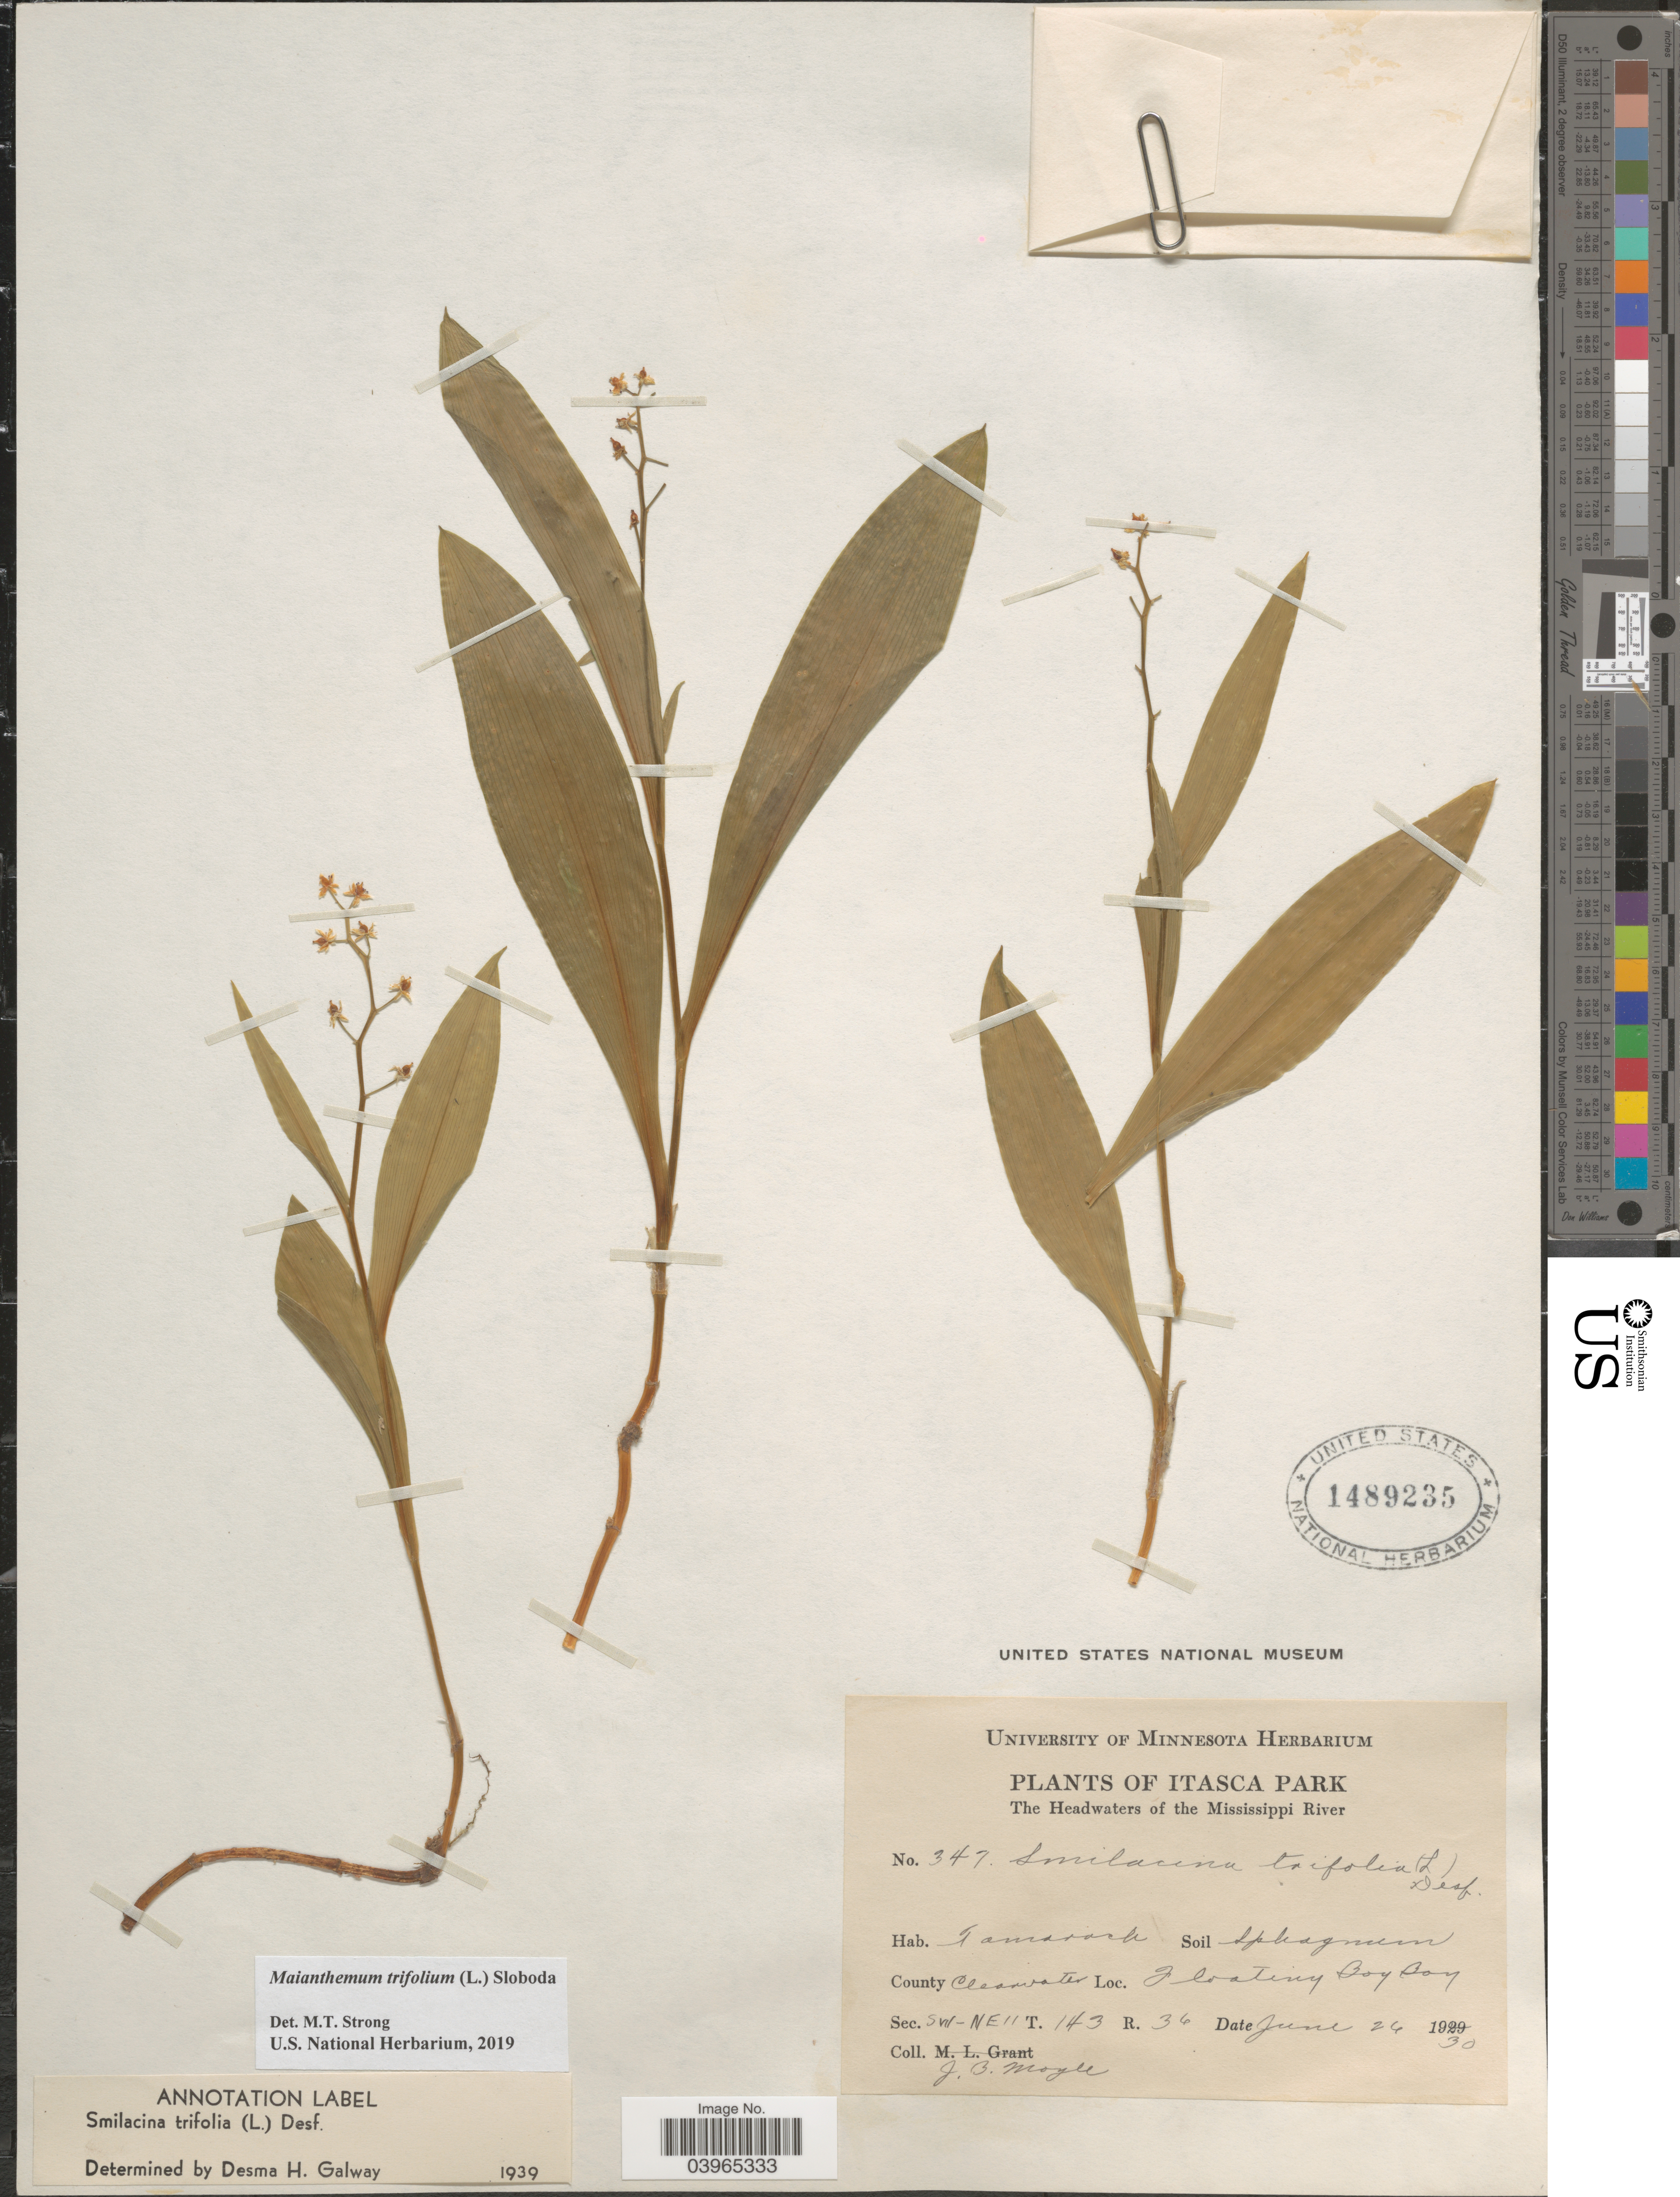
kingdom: Plantae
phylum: Tracheophyta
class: Liliopsida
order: Asparagales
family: Asparagaceae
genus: Maianthemum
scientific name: Maianthemum trifolium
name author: (L.) Sloboda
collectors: J. Moyle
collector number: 347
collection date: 1930-06-24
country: United States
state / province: Minnesota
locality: Itasca Park. The Headwaters of the Mississippi River. County Clearwater. Floating Bog Bay. Sec. SW-NE11 T. 143 R. 36.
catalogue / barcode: US 1489235